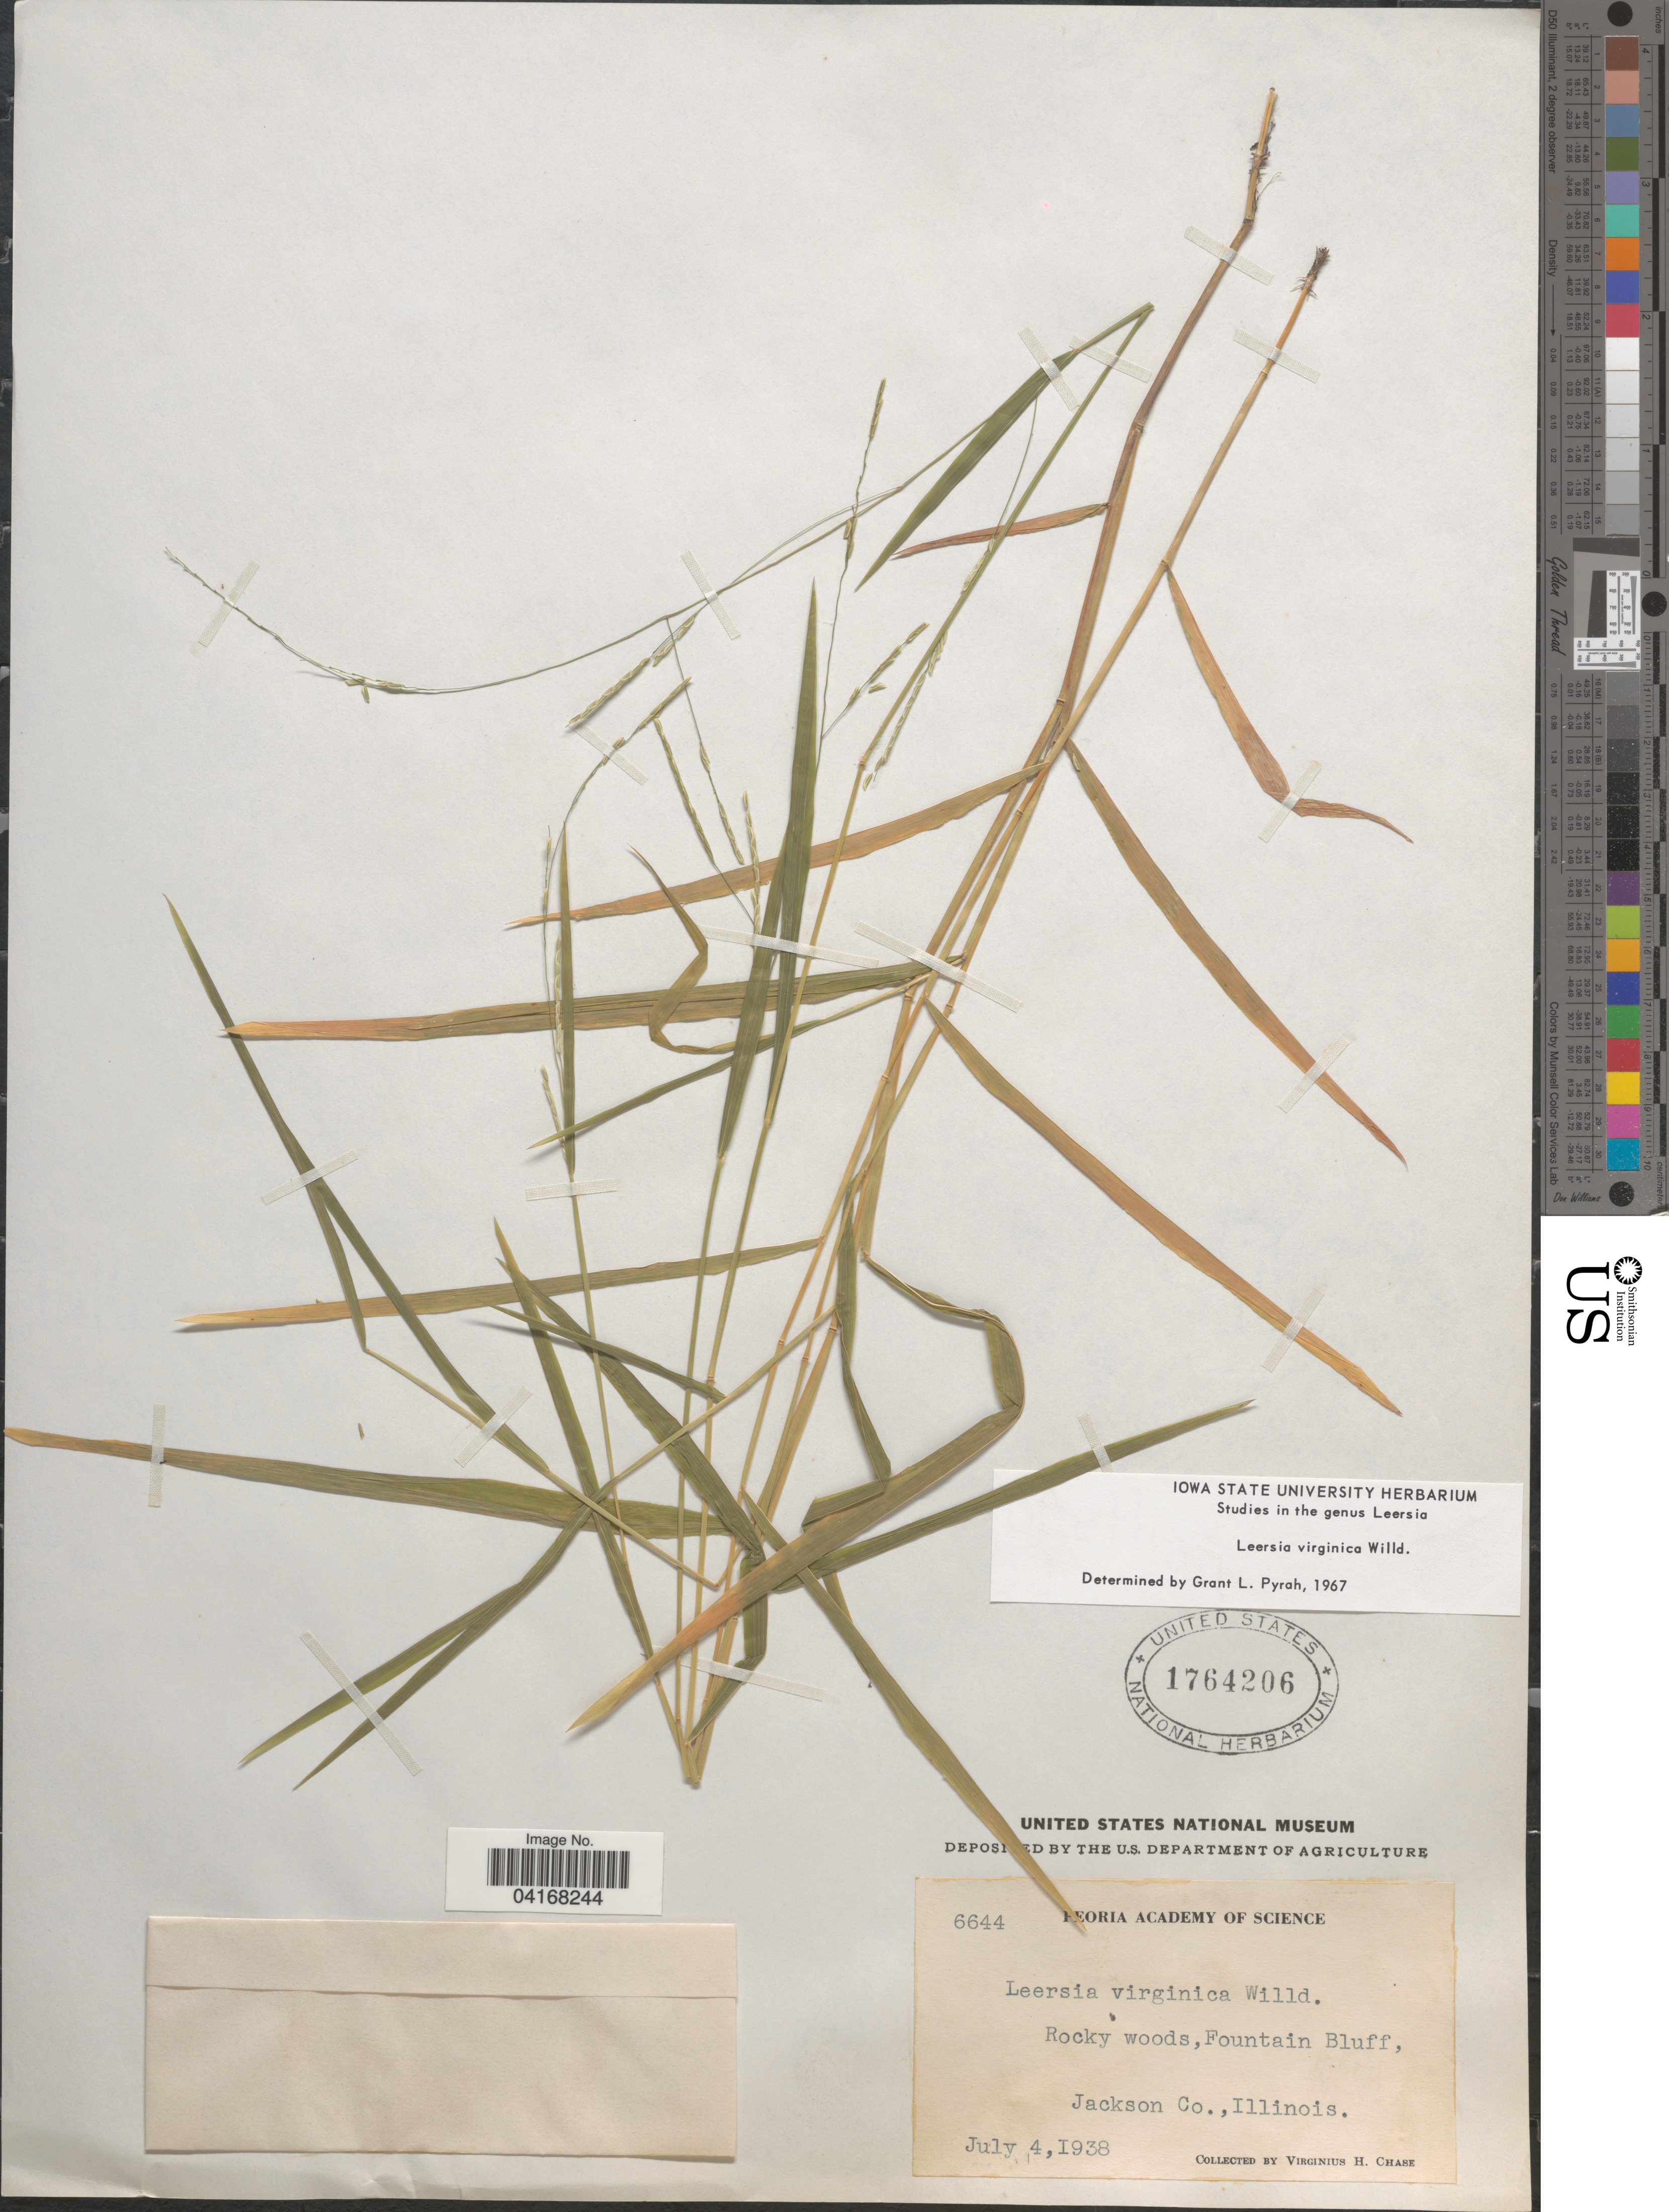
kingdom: Plantae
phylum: Tracheophyta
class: Liliopsida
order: Poales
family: Poaceae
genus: Leersia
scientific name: Leersia virginica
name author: Willd.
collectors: V. H. Chase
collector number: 6644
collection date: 1938-07-04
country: United States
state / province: Illinois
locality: Rocky woods, Fountain Bluff, Jackson Co.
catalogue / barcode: US 1764206